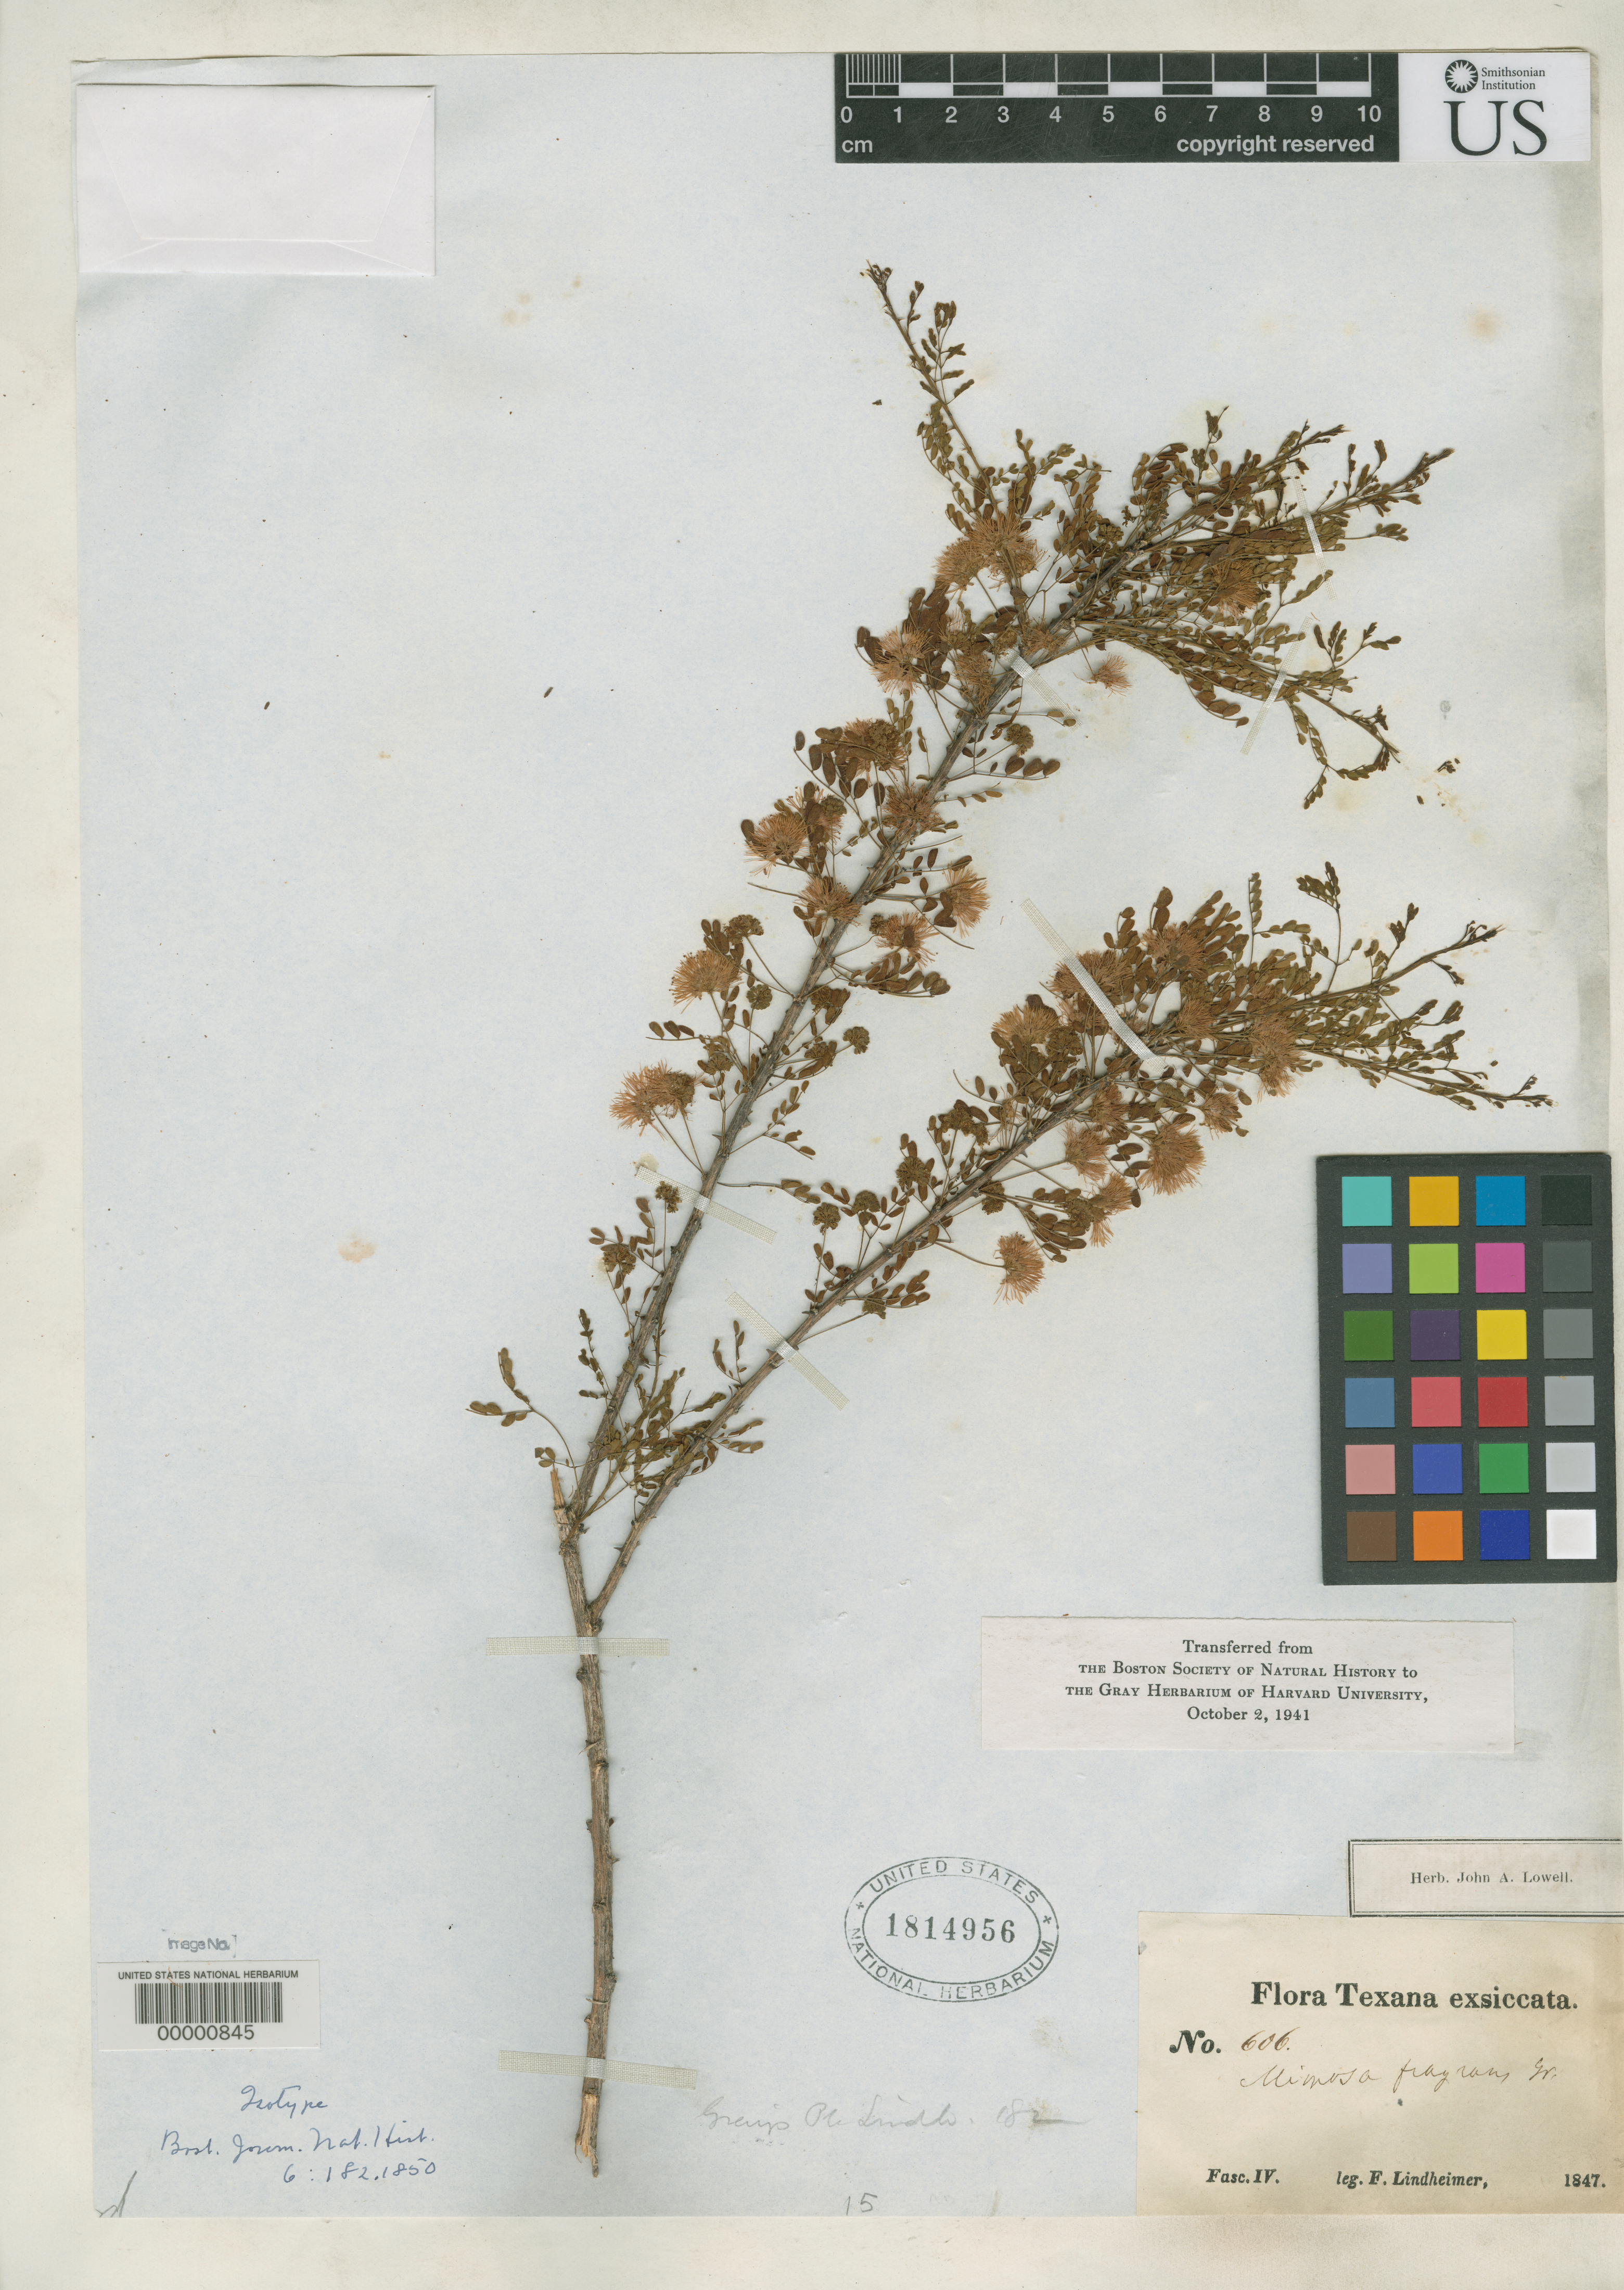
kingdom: Plantae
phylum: Tracheophyta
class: Magnoliopsida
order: Fabales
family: Fabaceae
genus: Mimosa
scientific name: Mimosa fragrans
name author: A. Gray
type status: Isotype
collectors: F. J. Lindheimer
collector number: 606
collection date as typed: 1847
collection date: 1847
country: United States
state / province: Texas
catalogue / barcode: US 1814956